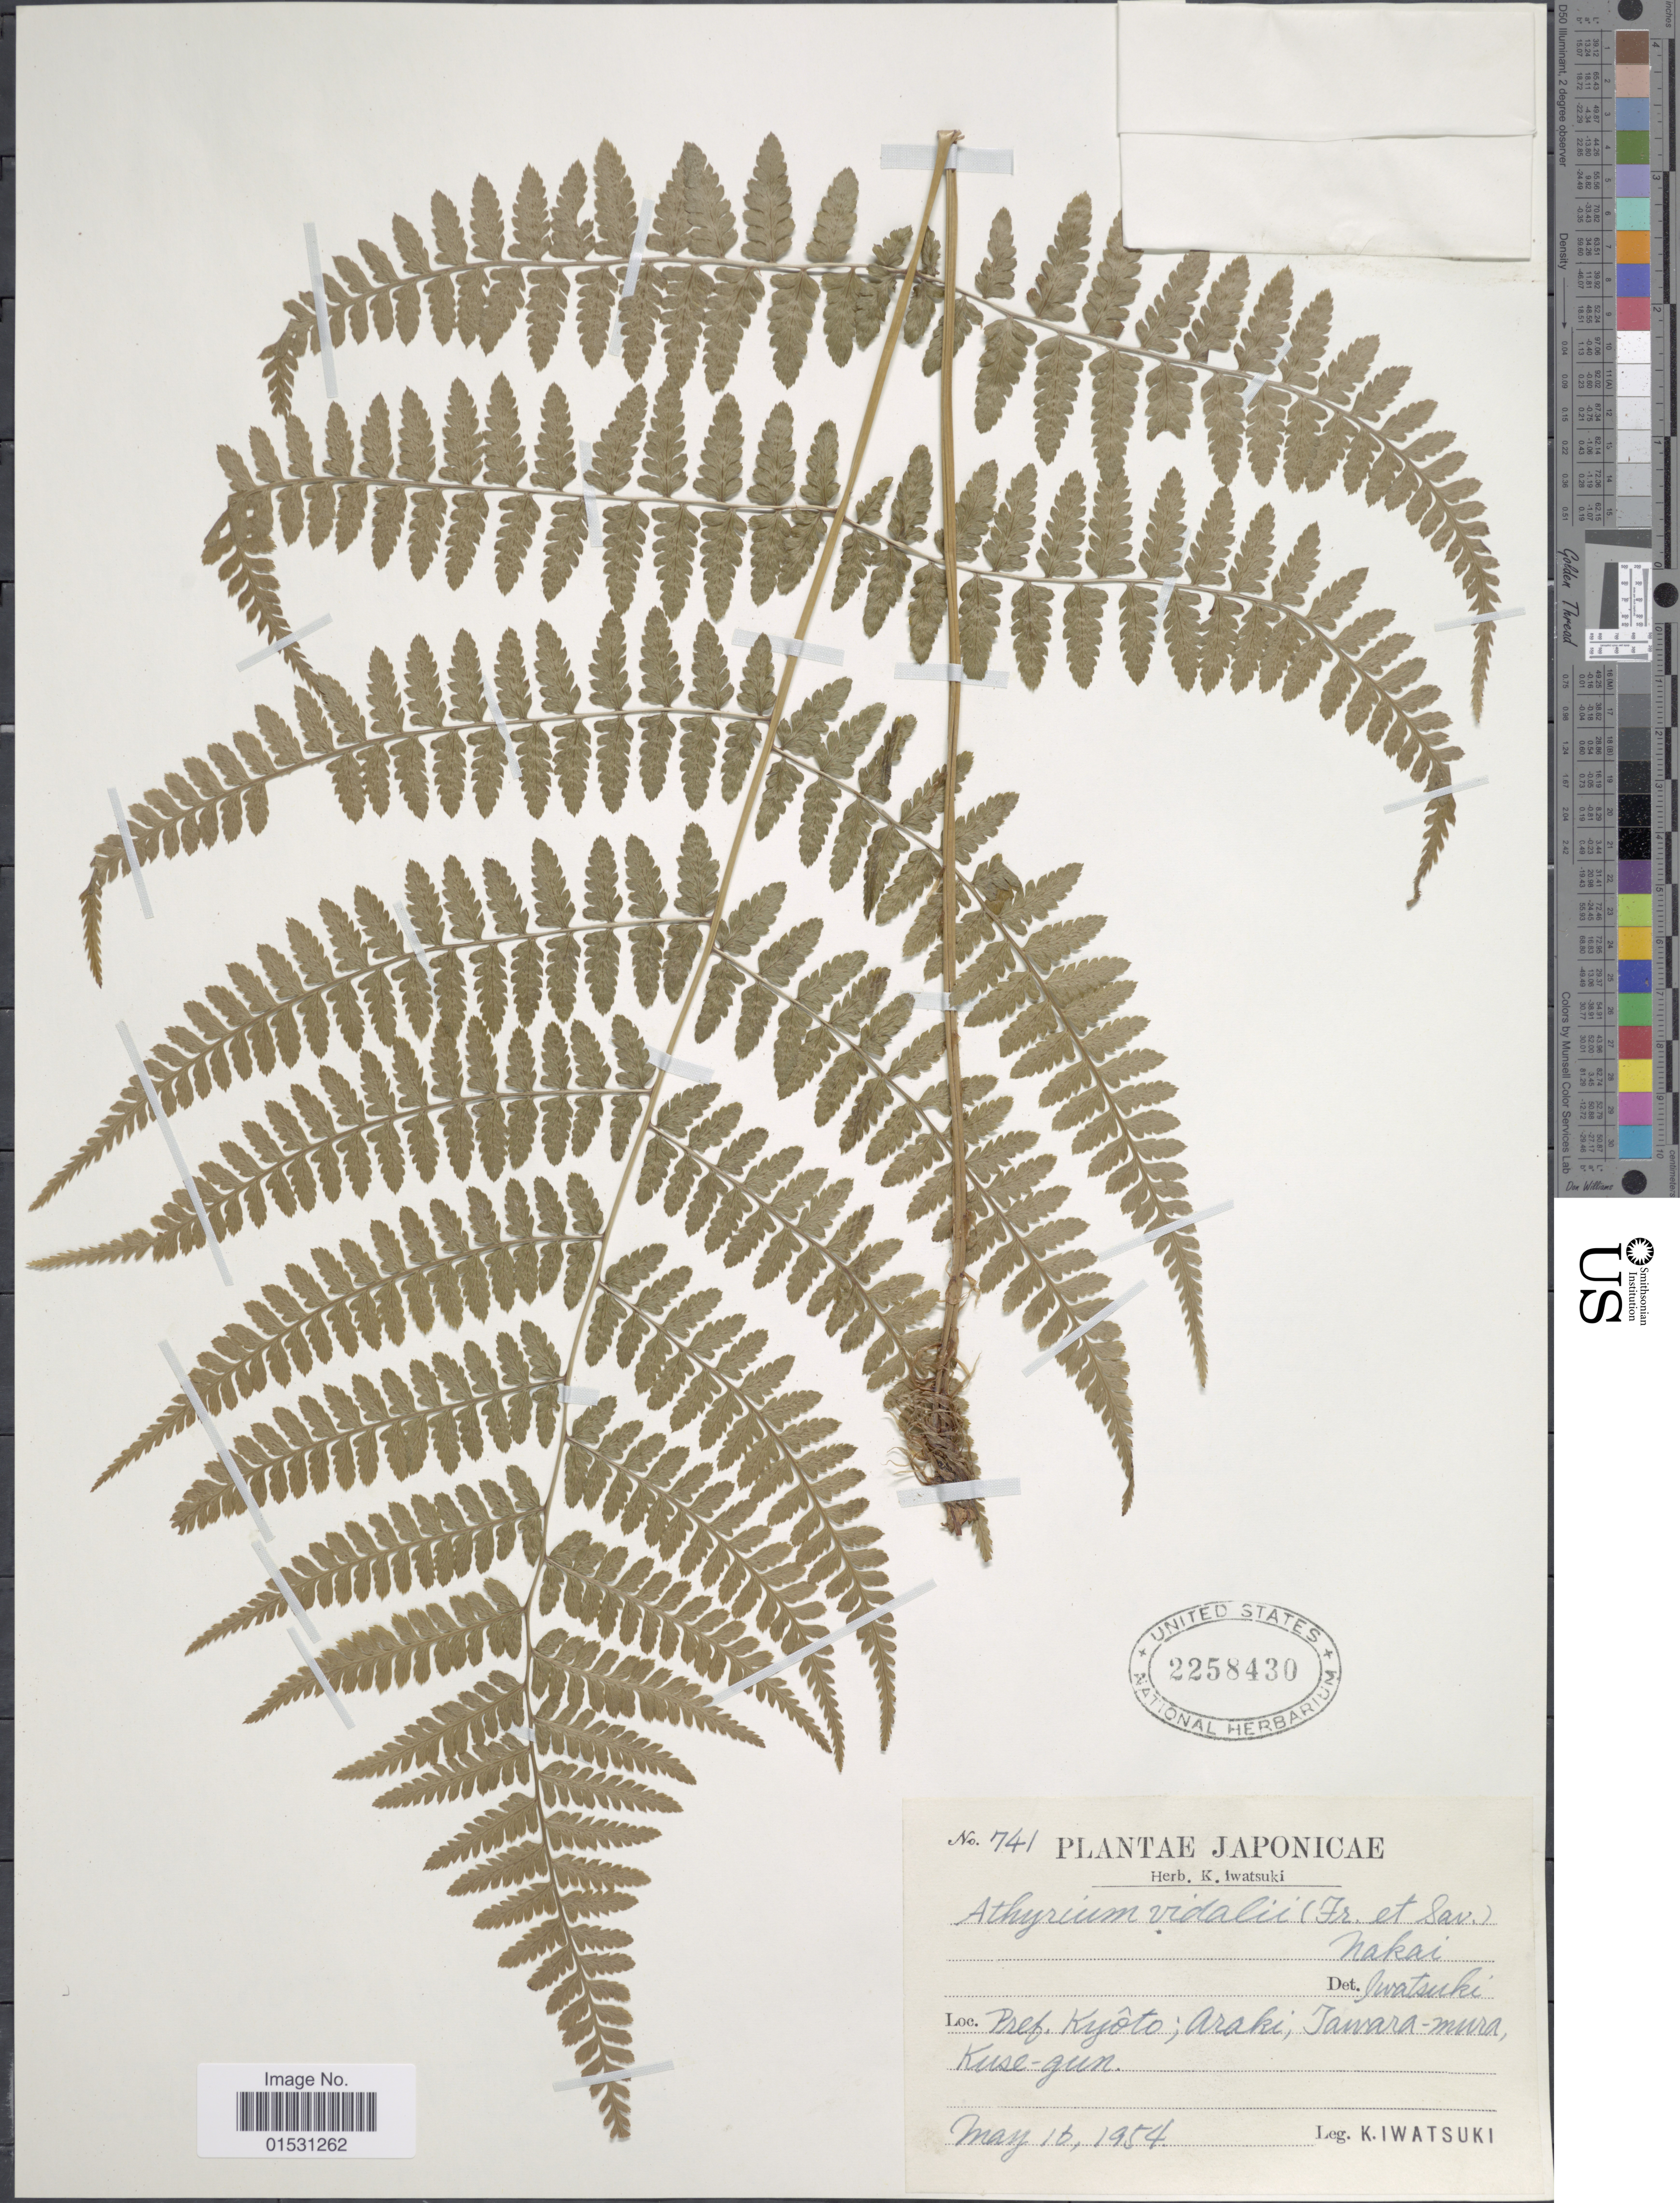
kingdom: Plantae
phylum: Tracheophyta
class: Polypodiopsida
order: Polypodiales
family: Athyriaceae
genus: Athyrium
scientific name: Athyrium vidalii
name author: (Franch. & Sav.) Nakai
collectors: K. Iwatsuki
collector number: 741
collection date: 1954-05-16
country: Japan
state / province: Kyoto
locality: Japonicae. Pref. Kyoto; Araki; Tawara-mura, Kuse-gun.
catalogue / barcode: US 2258430